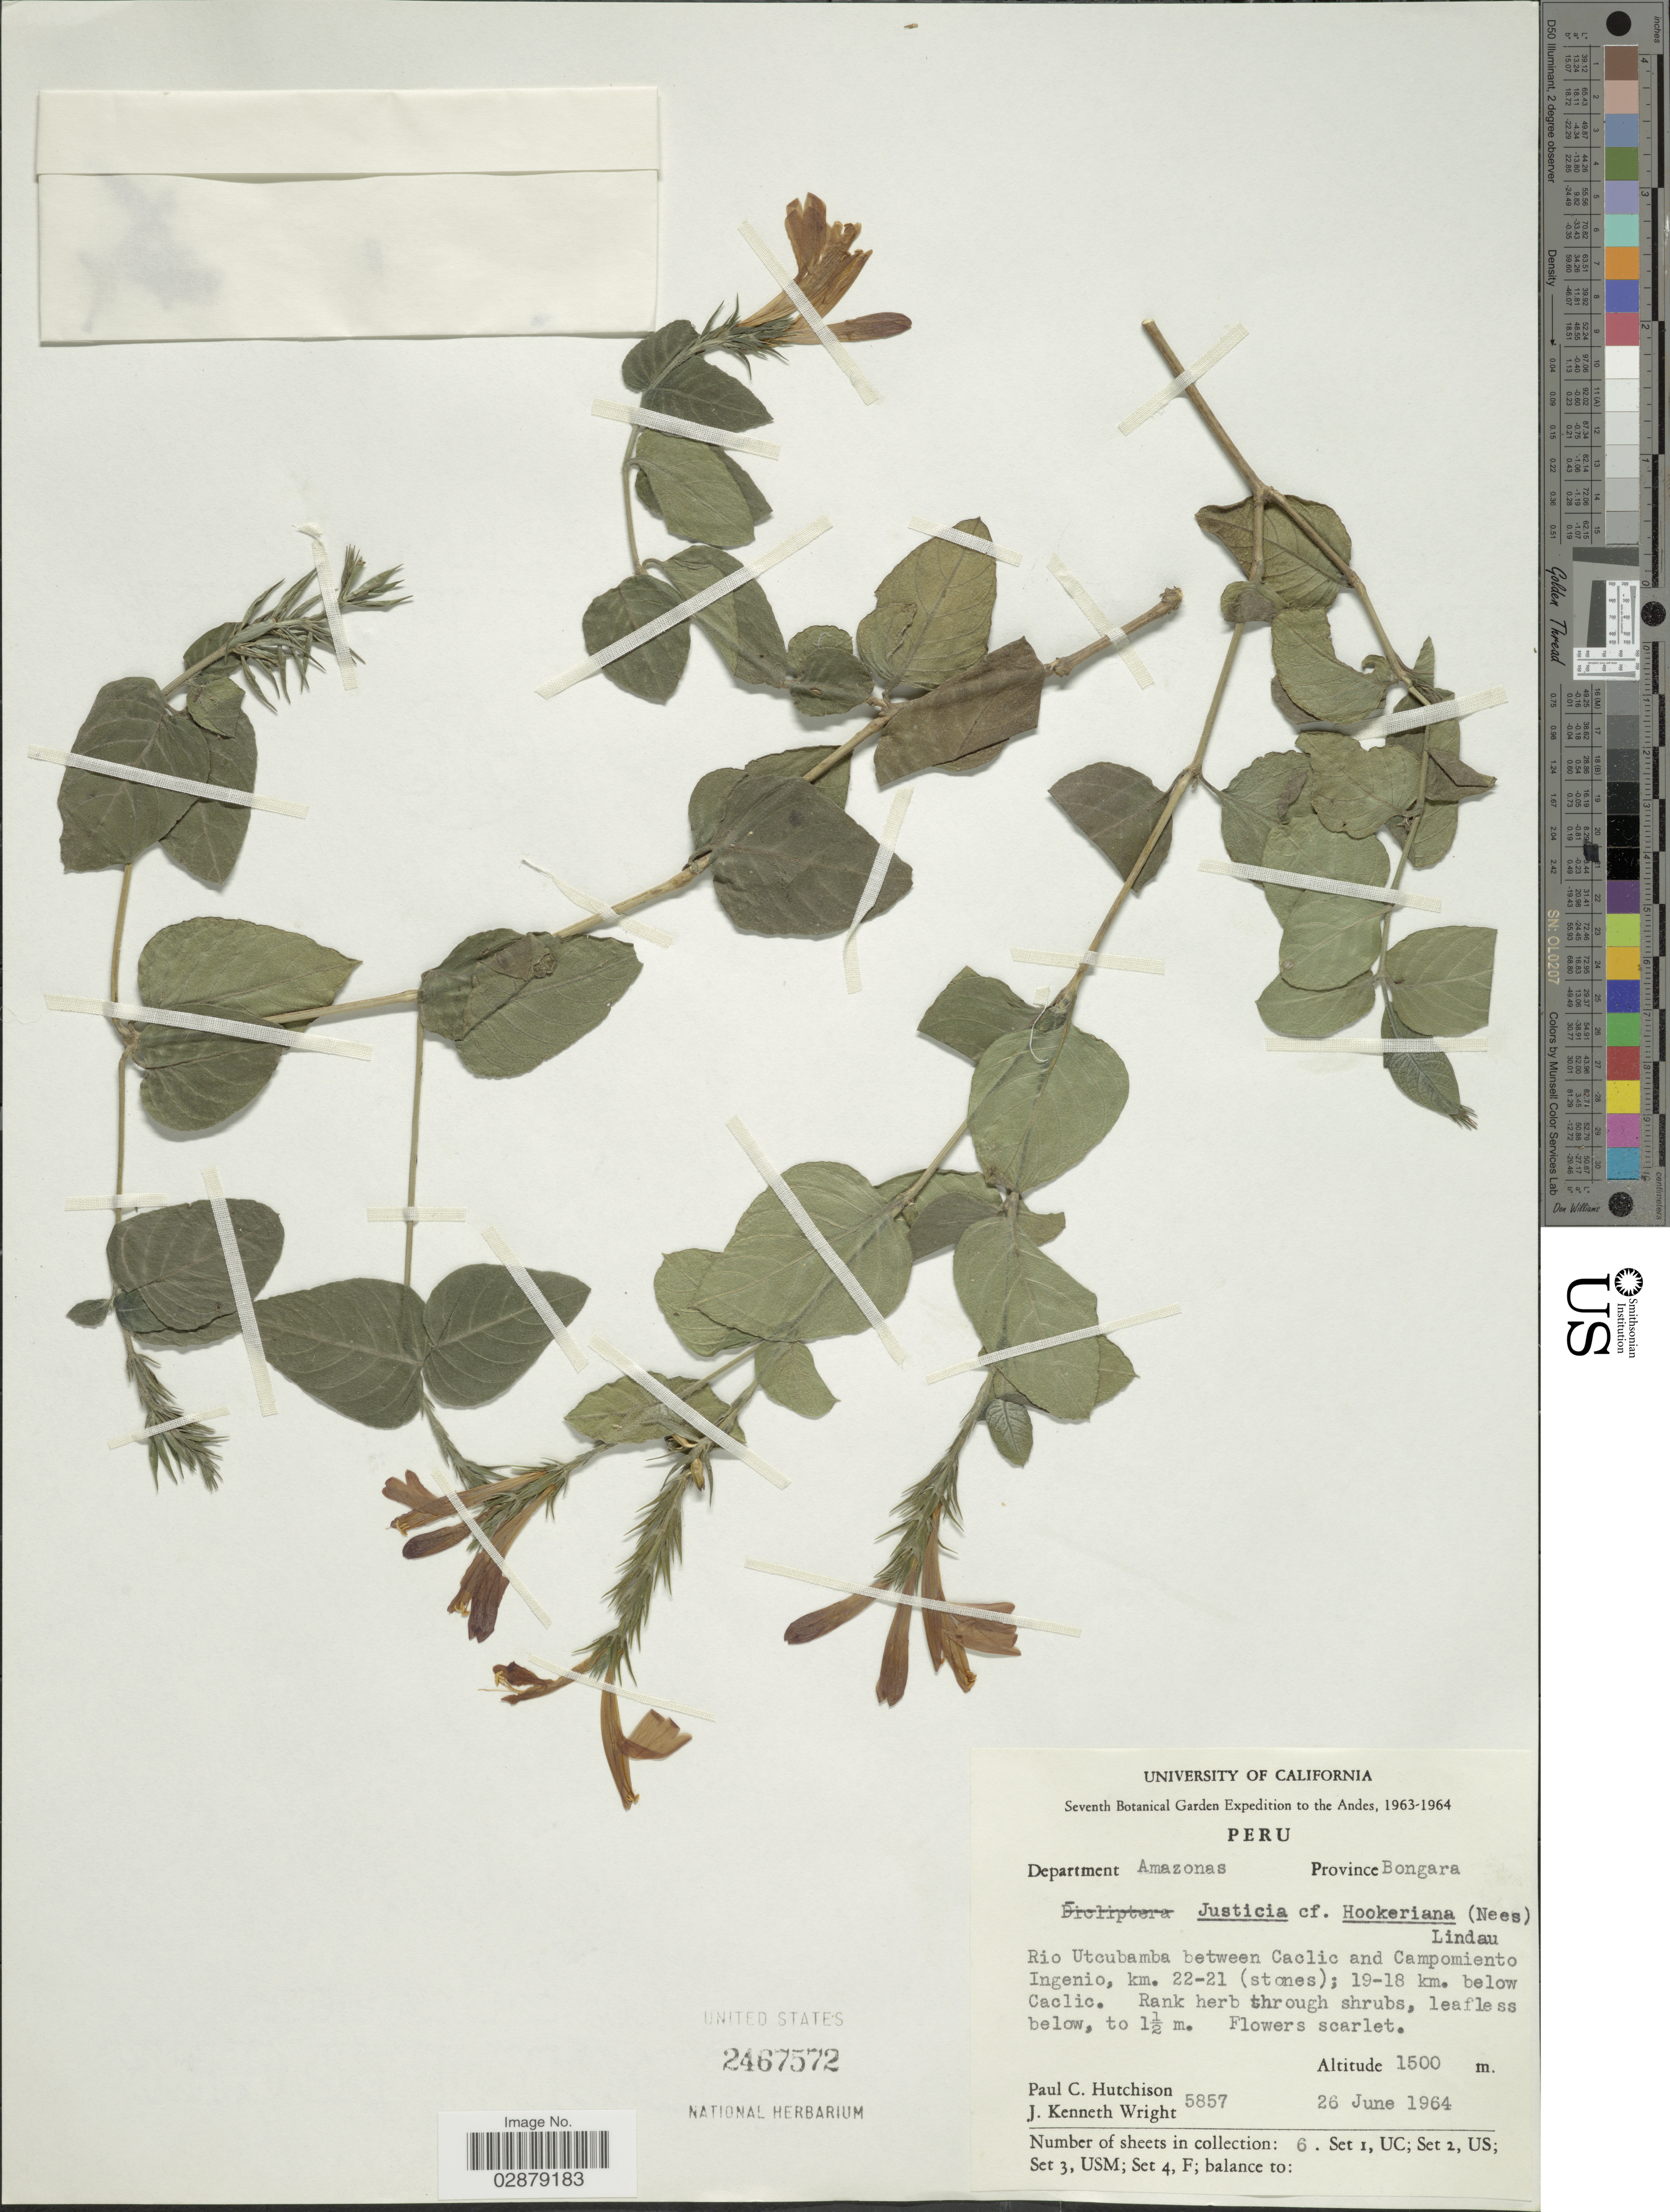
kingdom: Plantae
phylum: Tracheophyta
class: Magnoliopsida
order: Lamiales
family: Acanthaceae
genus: Justicia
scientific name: Justicia hookeriana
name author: T. Anderson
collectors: P. C. Hutchison & J. K. Wright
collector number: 5857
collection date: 1964-06-26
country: Peru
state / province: Amazonas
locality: Department Amazonas, Province Bongara. Rio Utcubamba between Caclic and Campomiento Ingenio, km. 22-21 (stones); 19-18 km. below Caclic.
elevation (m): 1500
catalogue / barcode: US 2467572